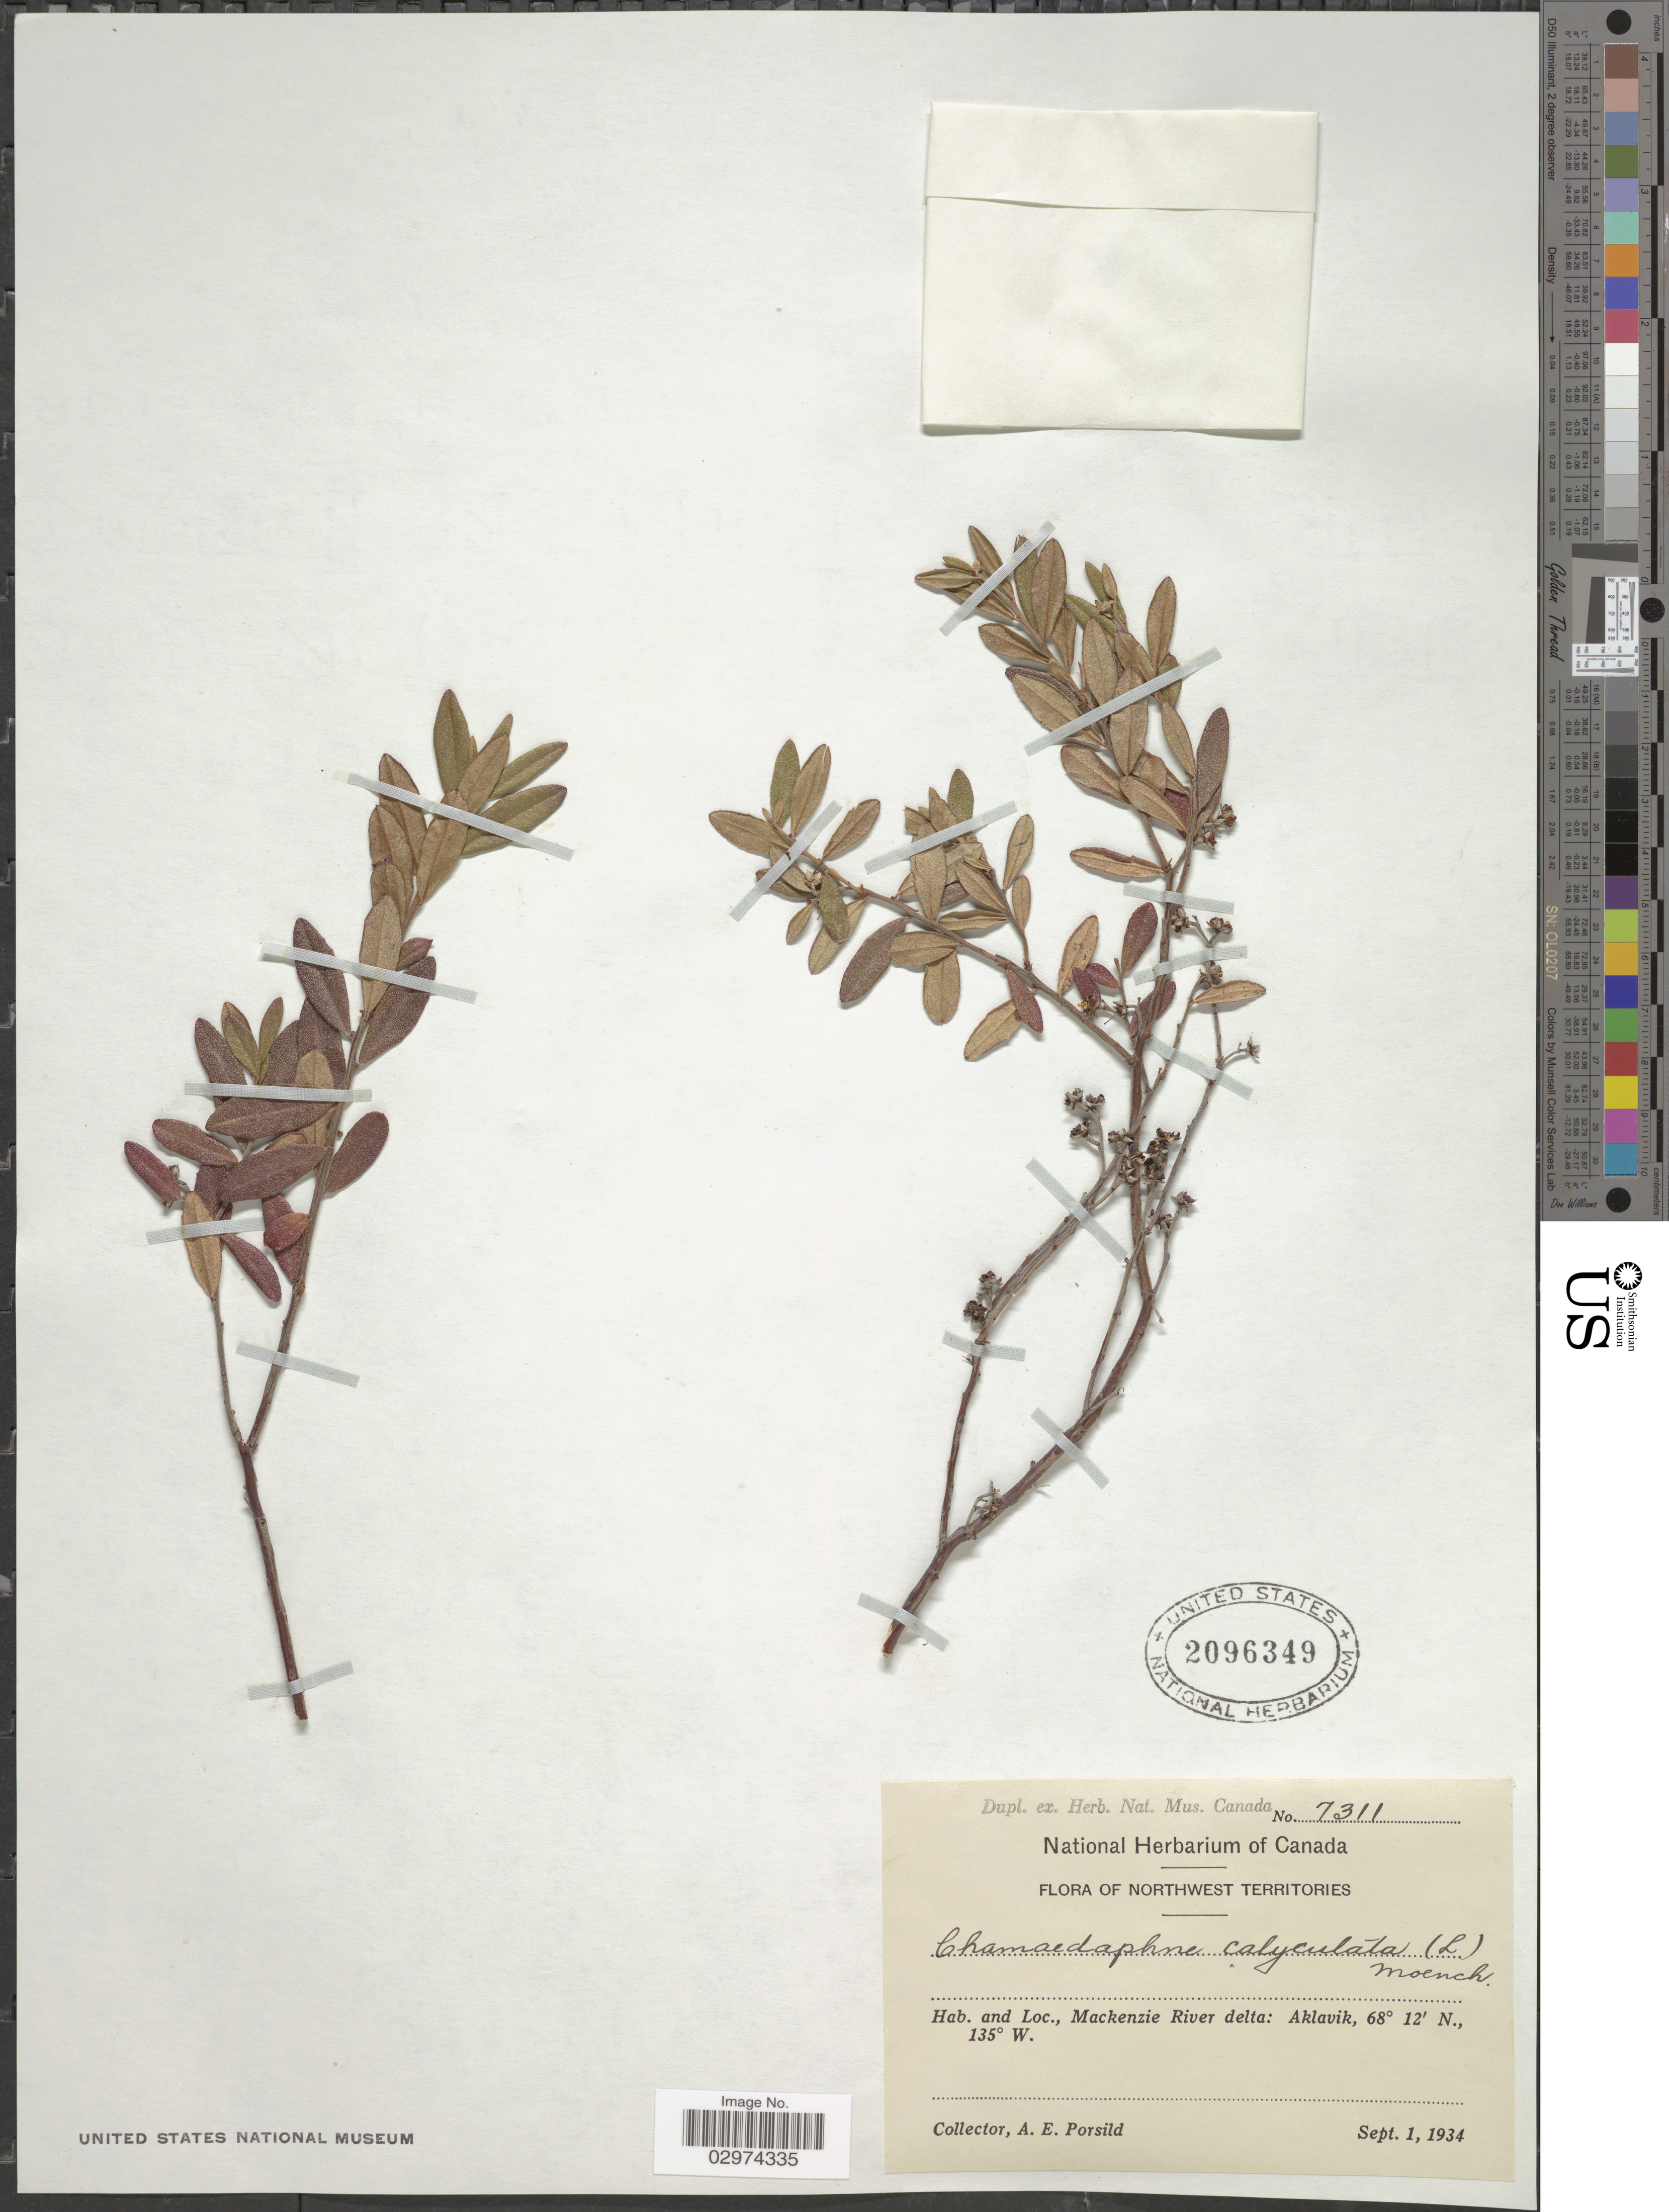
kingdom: Plantae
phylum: Tracheophyta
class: Magnoliopsida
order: Ericales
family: Ericaceae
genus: Chamaedaphne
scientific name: Chamaedaphne calyculata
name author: (L.) Moench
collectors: A. E. Porsild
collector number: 7311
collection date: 1934-09-01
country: Canada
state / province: Northwest Territories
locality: Mackenzie River delta: Aklavik.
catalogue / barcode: US 2096349